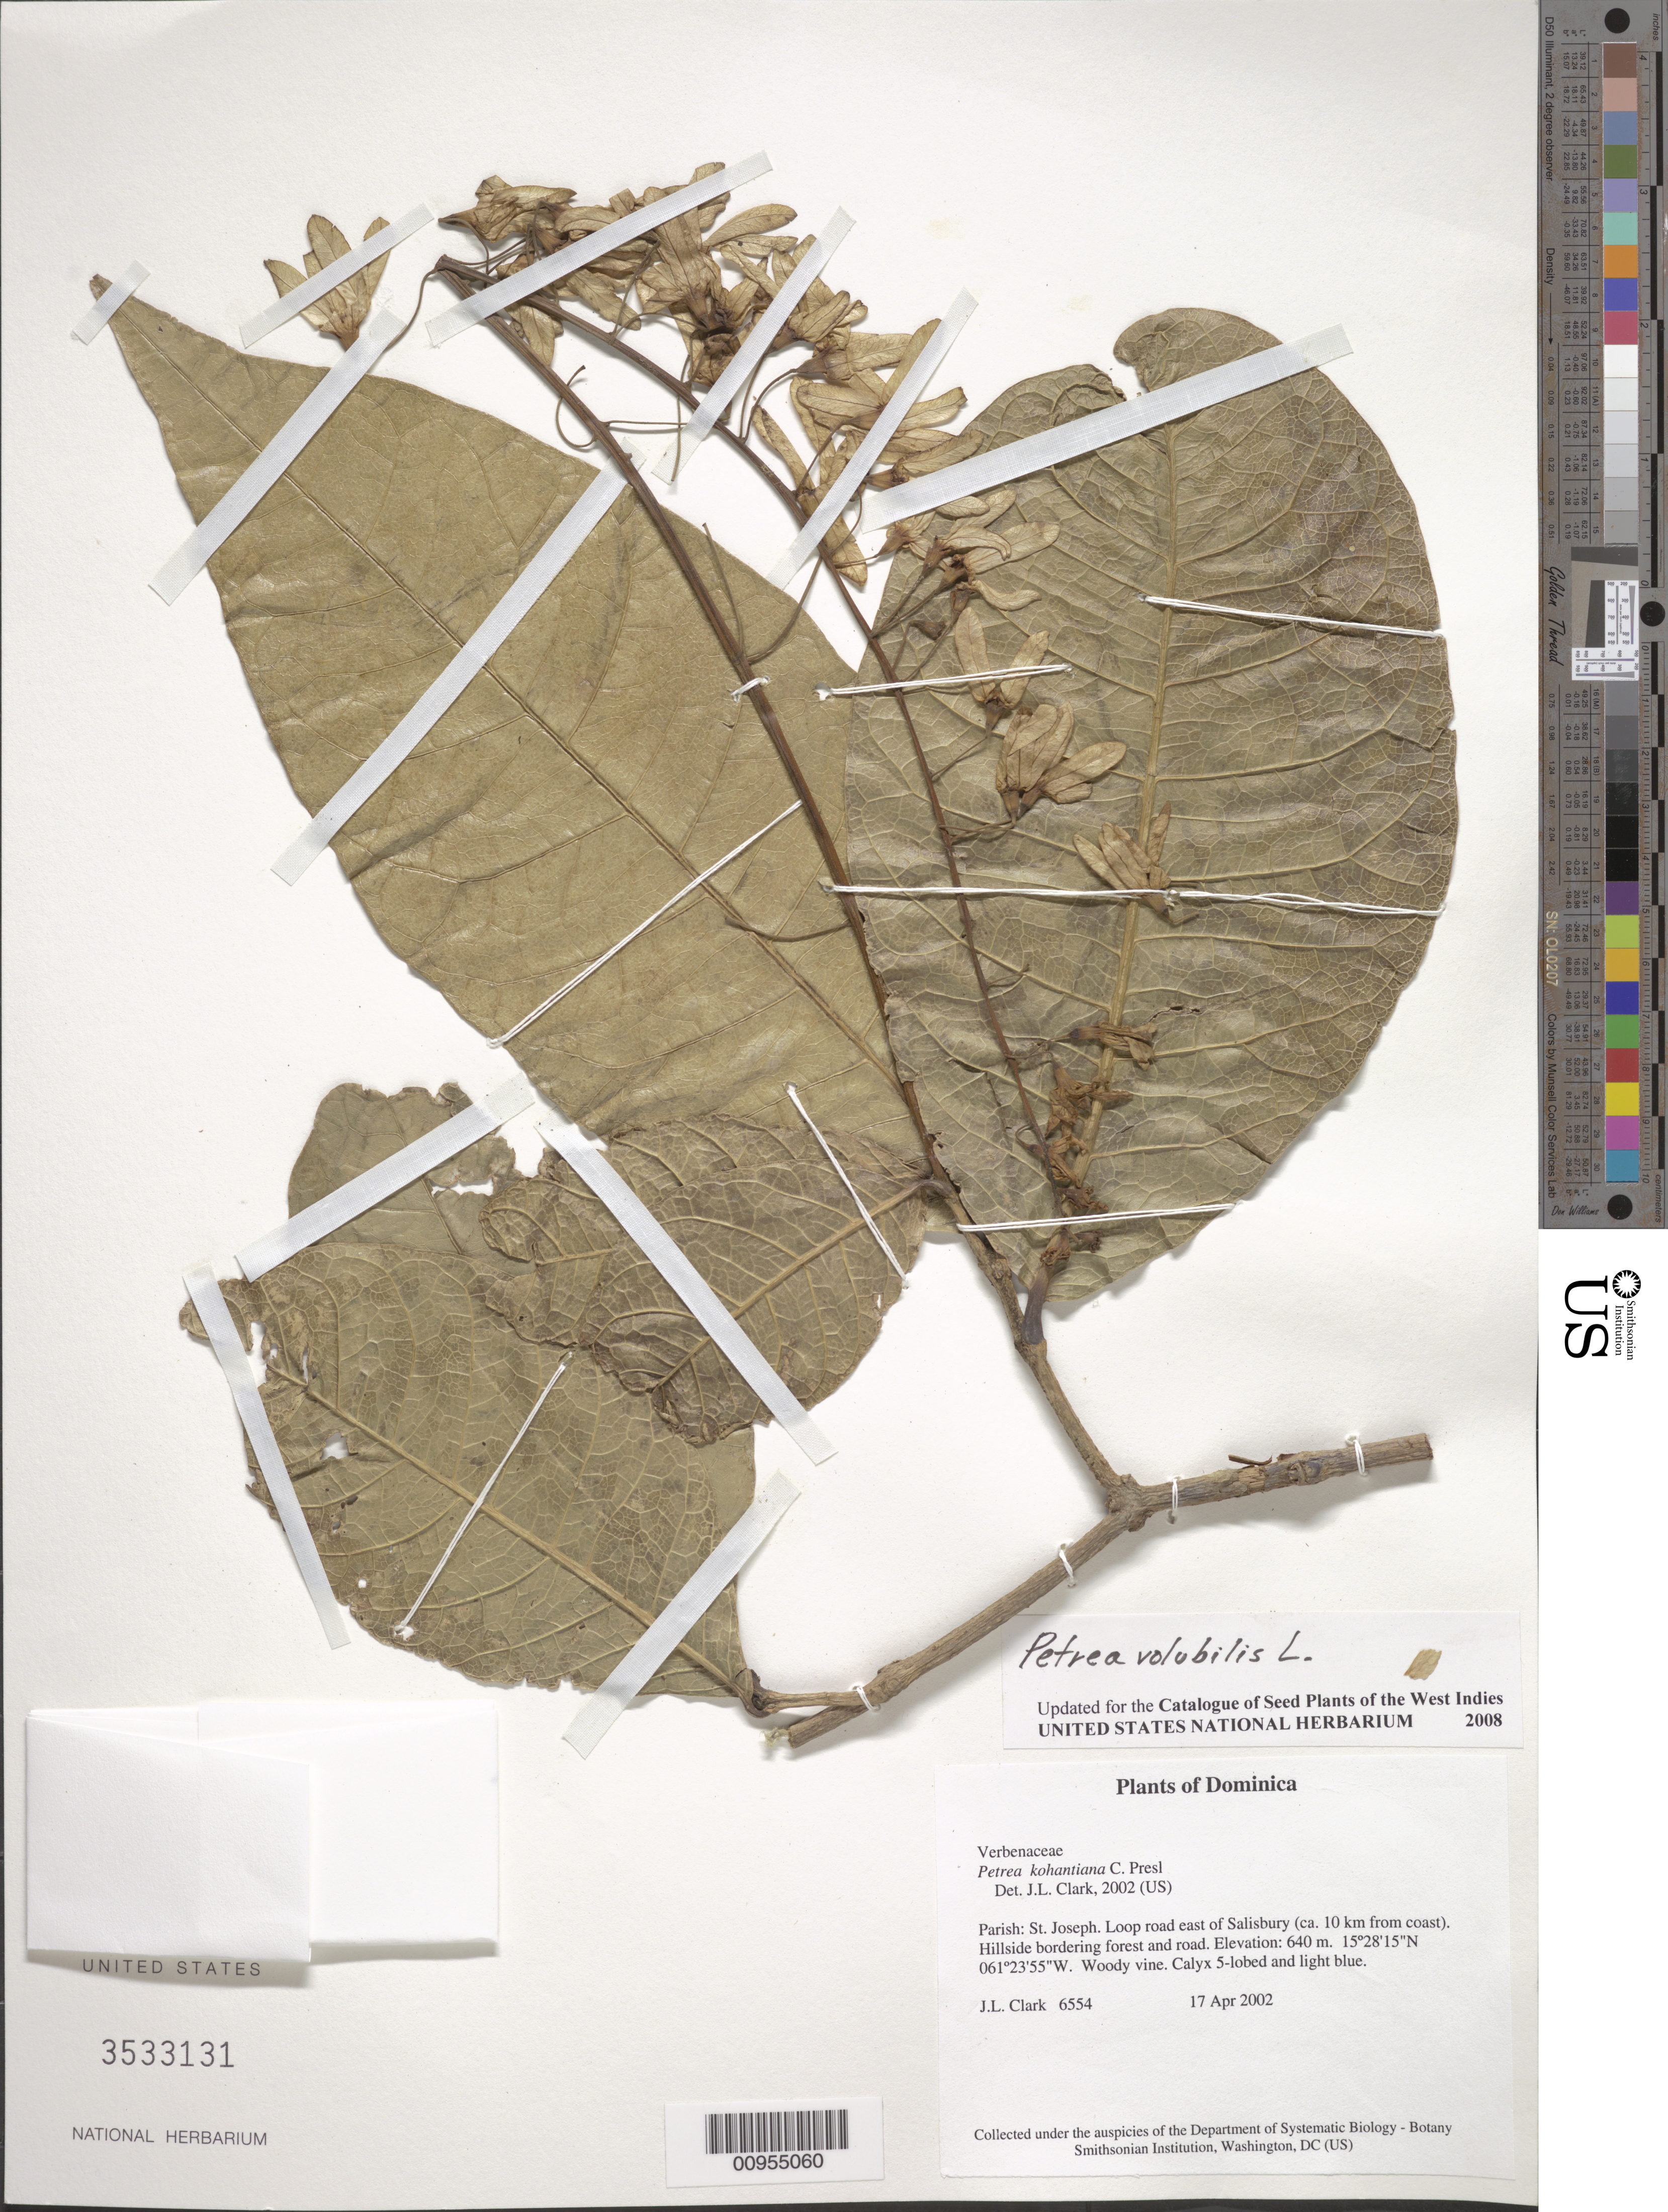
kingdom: Plantae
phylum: Tracheophyta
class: Magnoliopsida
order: Lamiales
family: Verbenaceae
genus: Petrea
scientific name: Petrea volubilis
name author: L.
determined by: Clark, J. L., (SEL), The Marie Selby Botanical Garden (UNITED STATES)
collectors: J. L. Clark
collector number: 6554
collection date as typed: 17 Apr 2002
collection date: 2002-04-17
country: Dominica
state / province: St. Joseph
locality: Loop road east of Salisbury (ca. 10 km from coast). Hillside bordering forest and road.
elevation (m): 640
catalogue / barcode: US 3533131